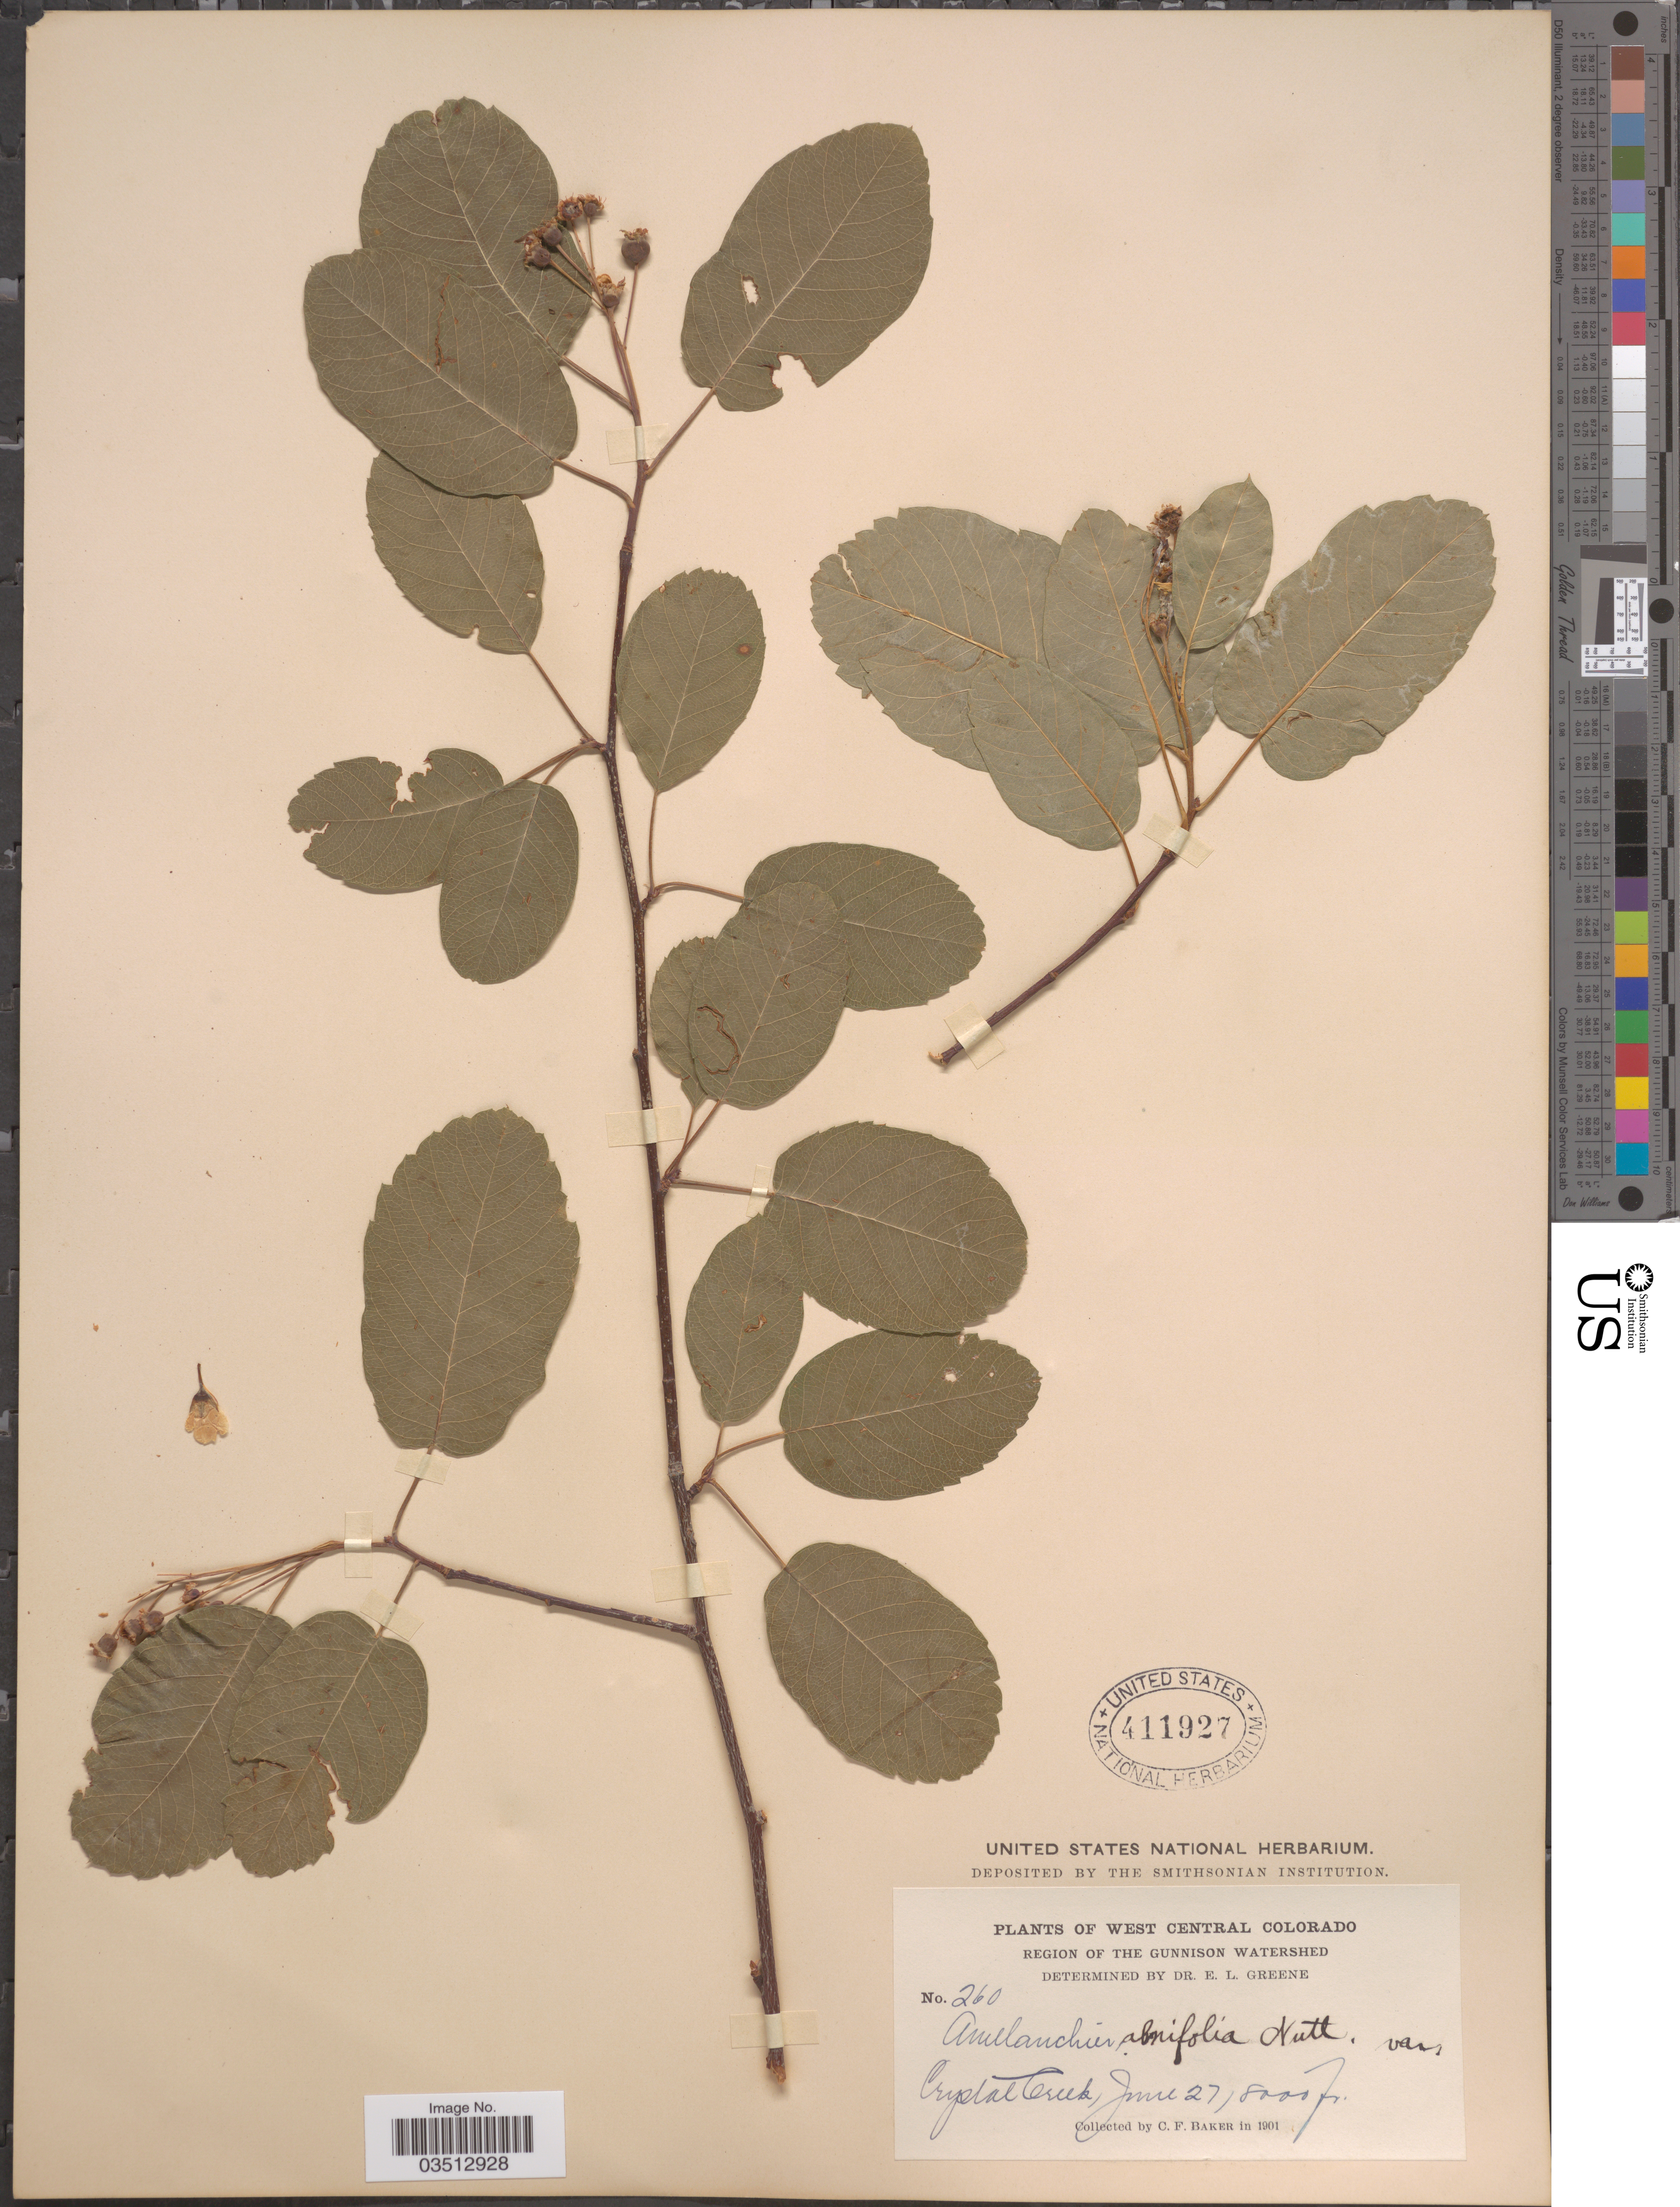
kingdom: Plantae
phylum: Tracheophyta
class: Magnoliopsida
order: Rosales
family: Rosaceae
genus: Amelanchier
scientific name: Amelanchier sp.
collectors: C. F. Baker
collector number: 260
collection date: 1901-06-27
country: United States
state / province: Colorado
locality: West Central Colorado. Region of the Gunnison Watershed. Crystal Creek.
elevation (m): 2438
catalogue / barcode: US 411927